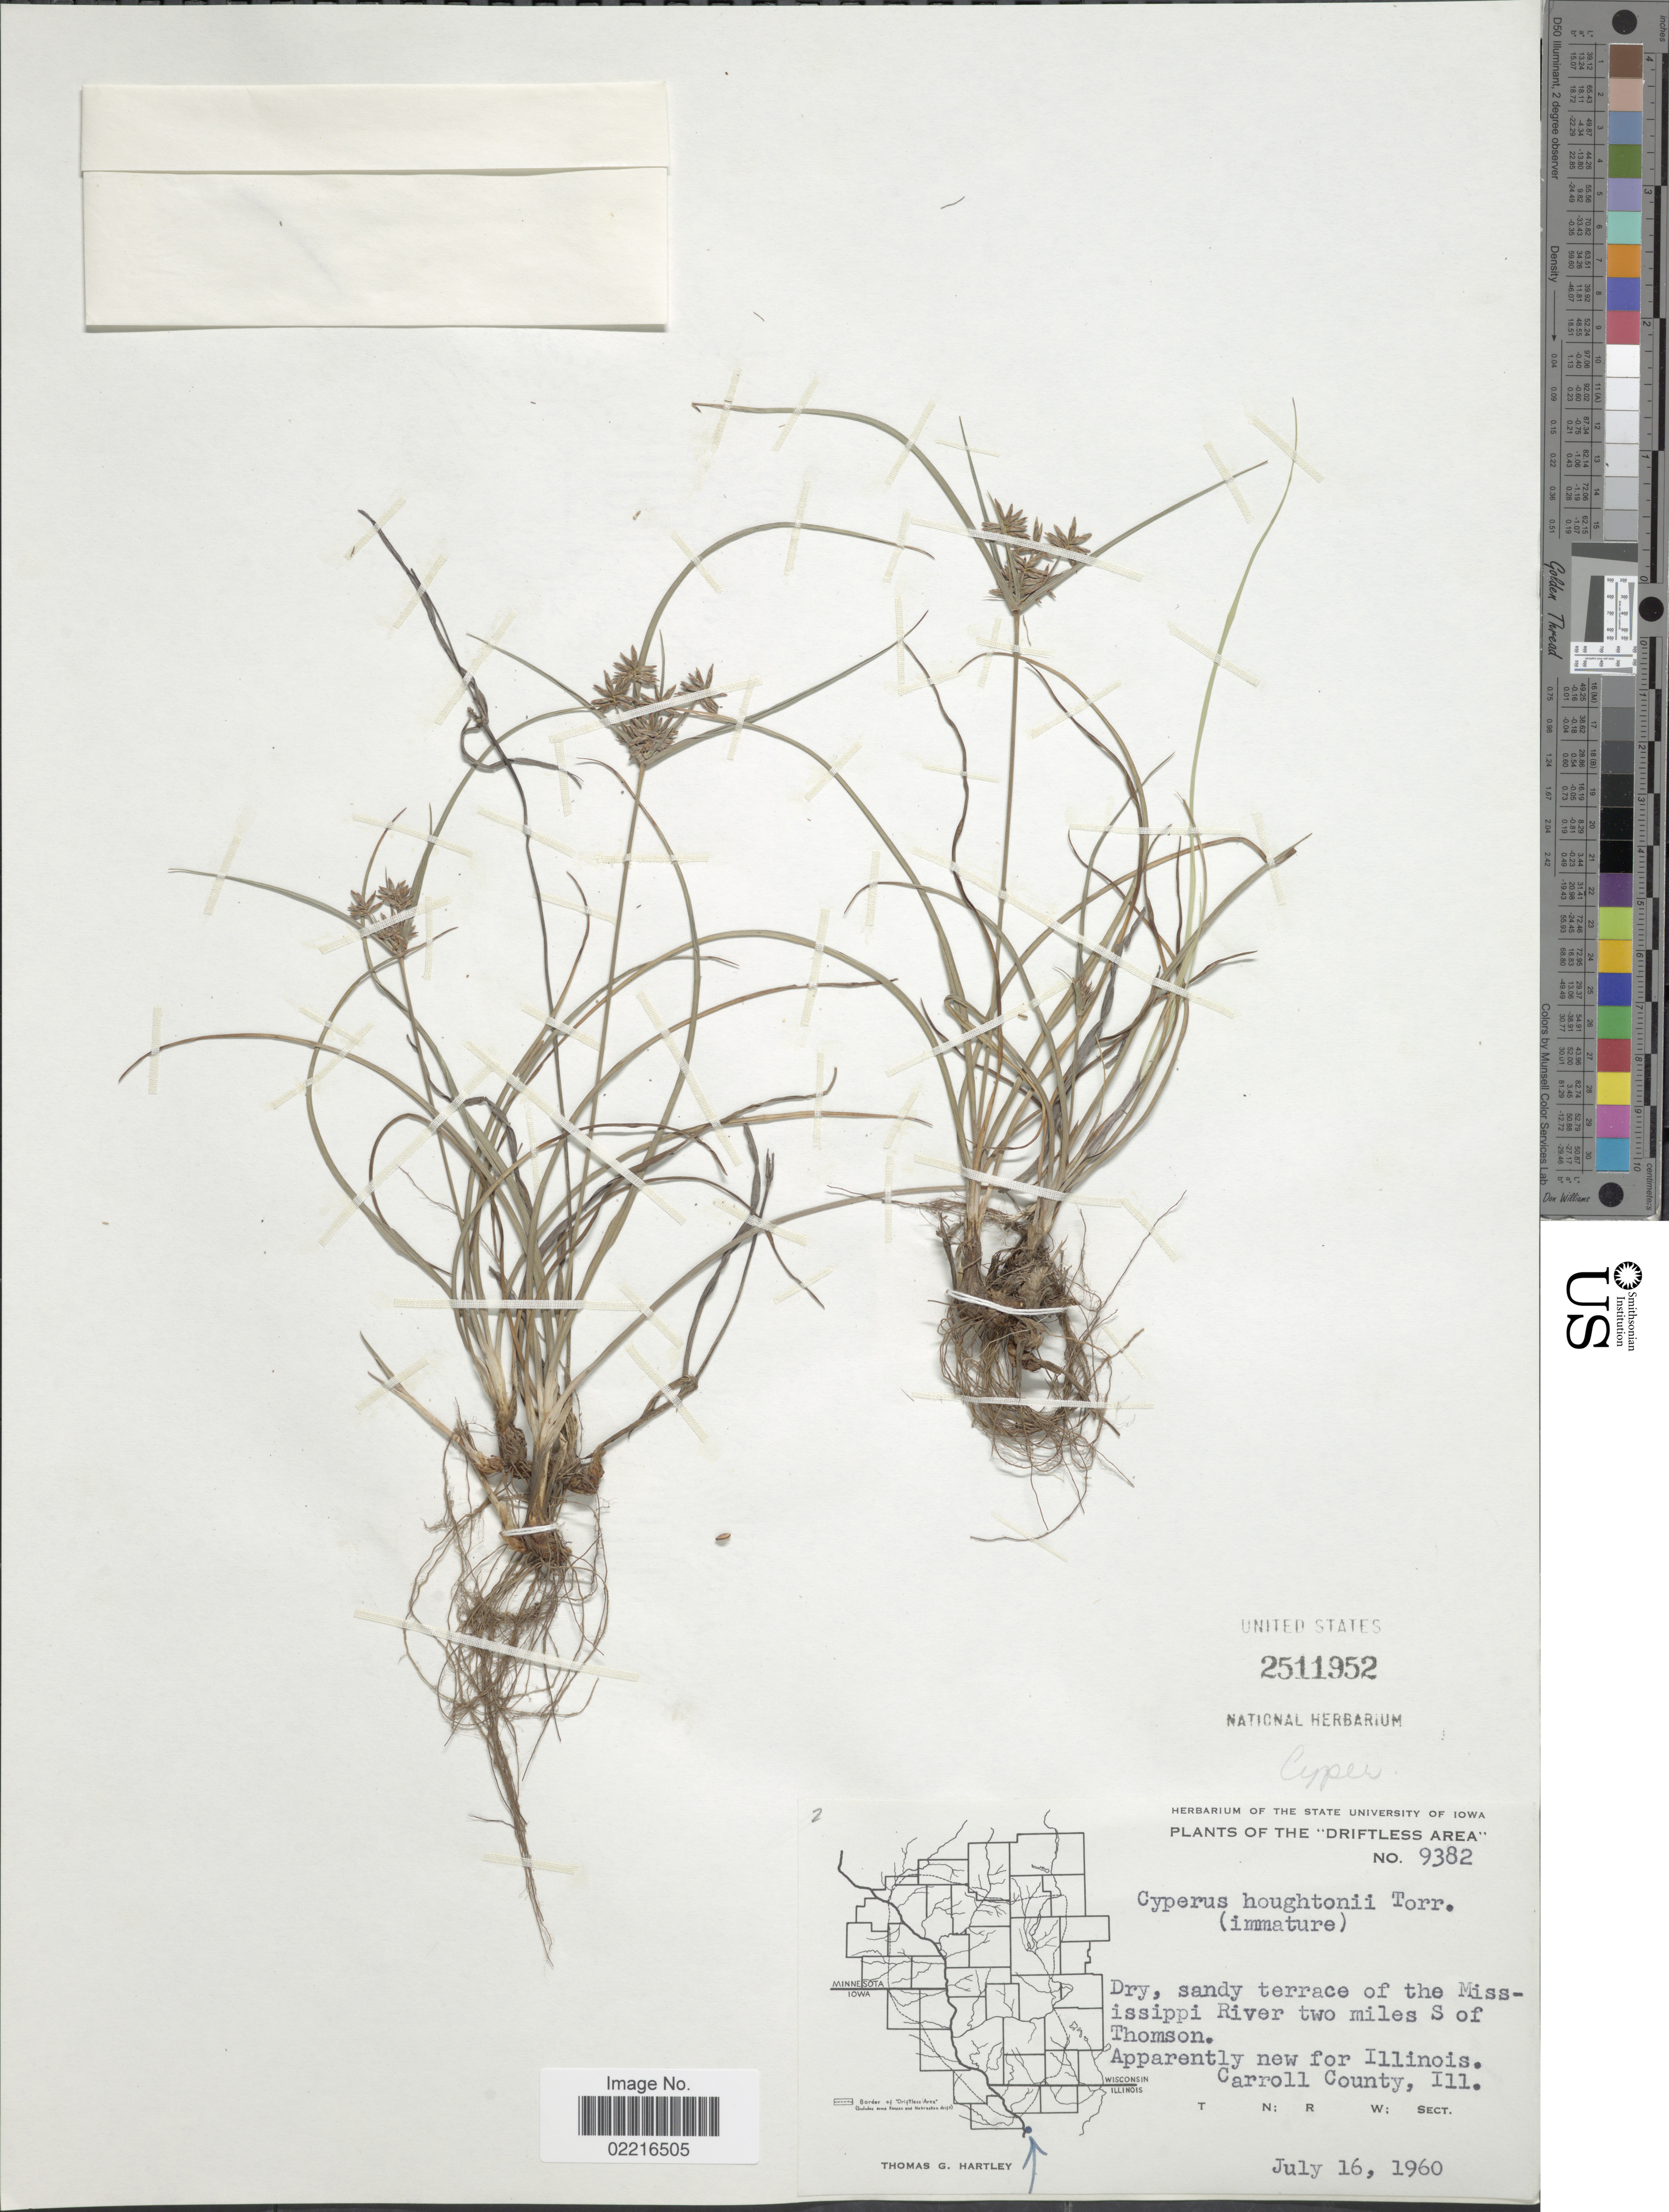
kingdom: Plantae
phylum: Tracheophyta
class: Liliopsida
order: Poales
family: Cyperaceae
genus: Cyperus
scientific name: Cyperus houghtonii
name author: Torr.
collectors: T. G. Hartley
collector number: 9382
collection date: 1960-07-16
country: United States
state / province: Illinois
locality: The Driftless Area, sandy terrace Mississippi River two miles S of Thomson, Carroll County, Ill.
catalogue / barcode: US 2511952